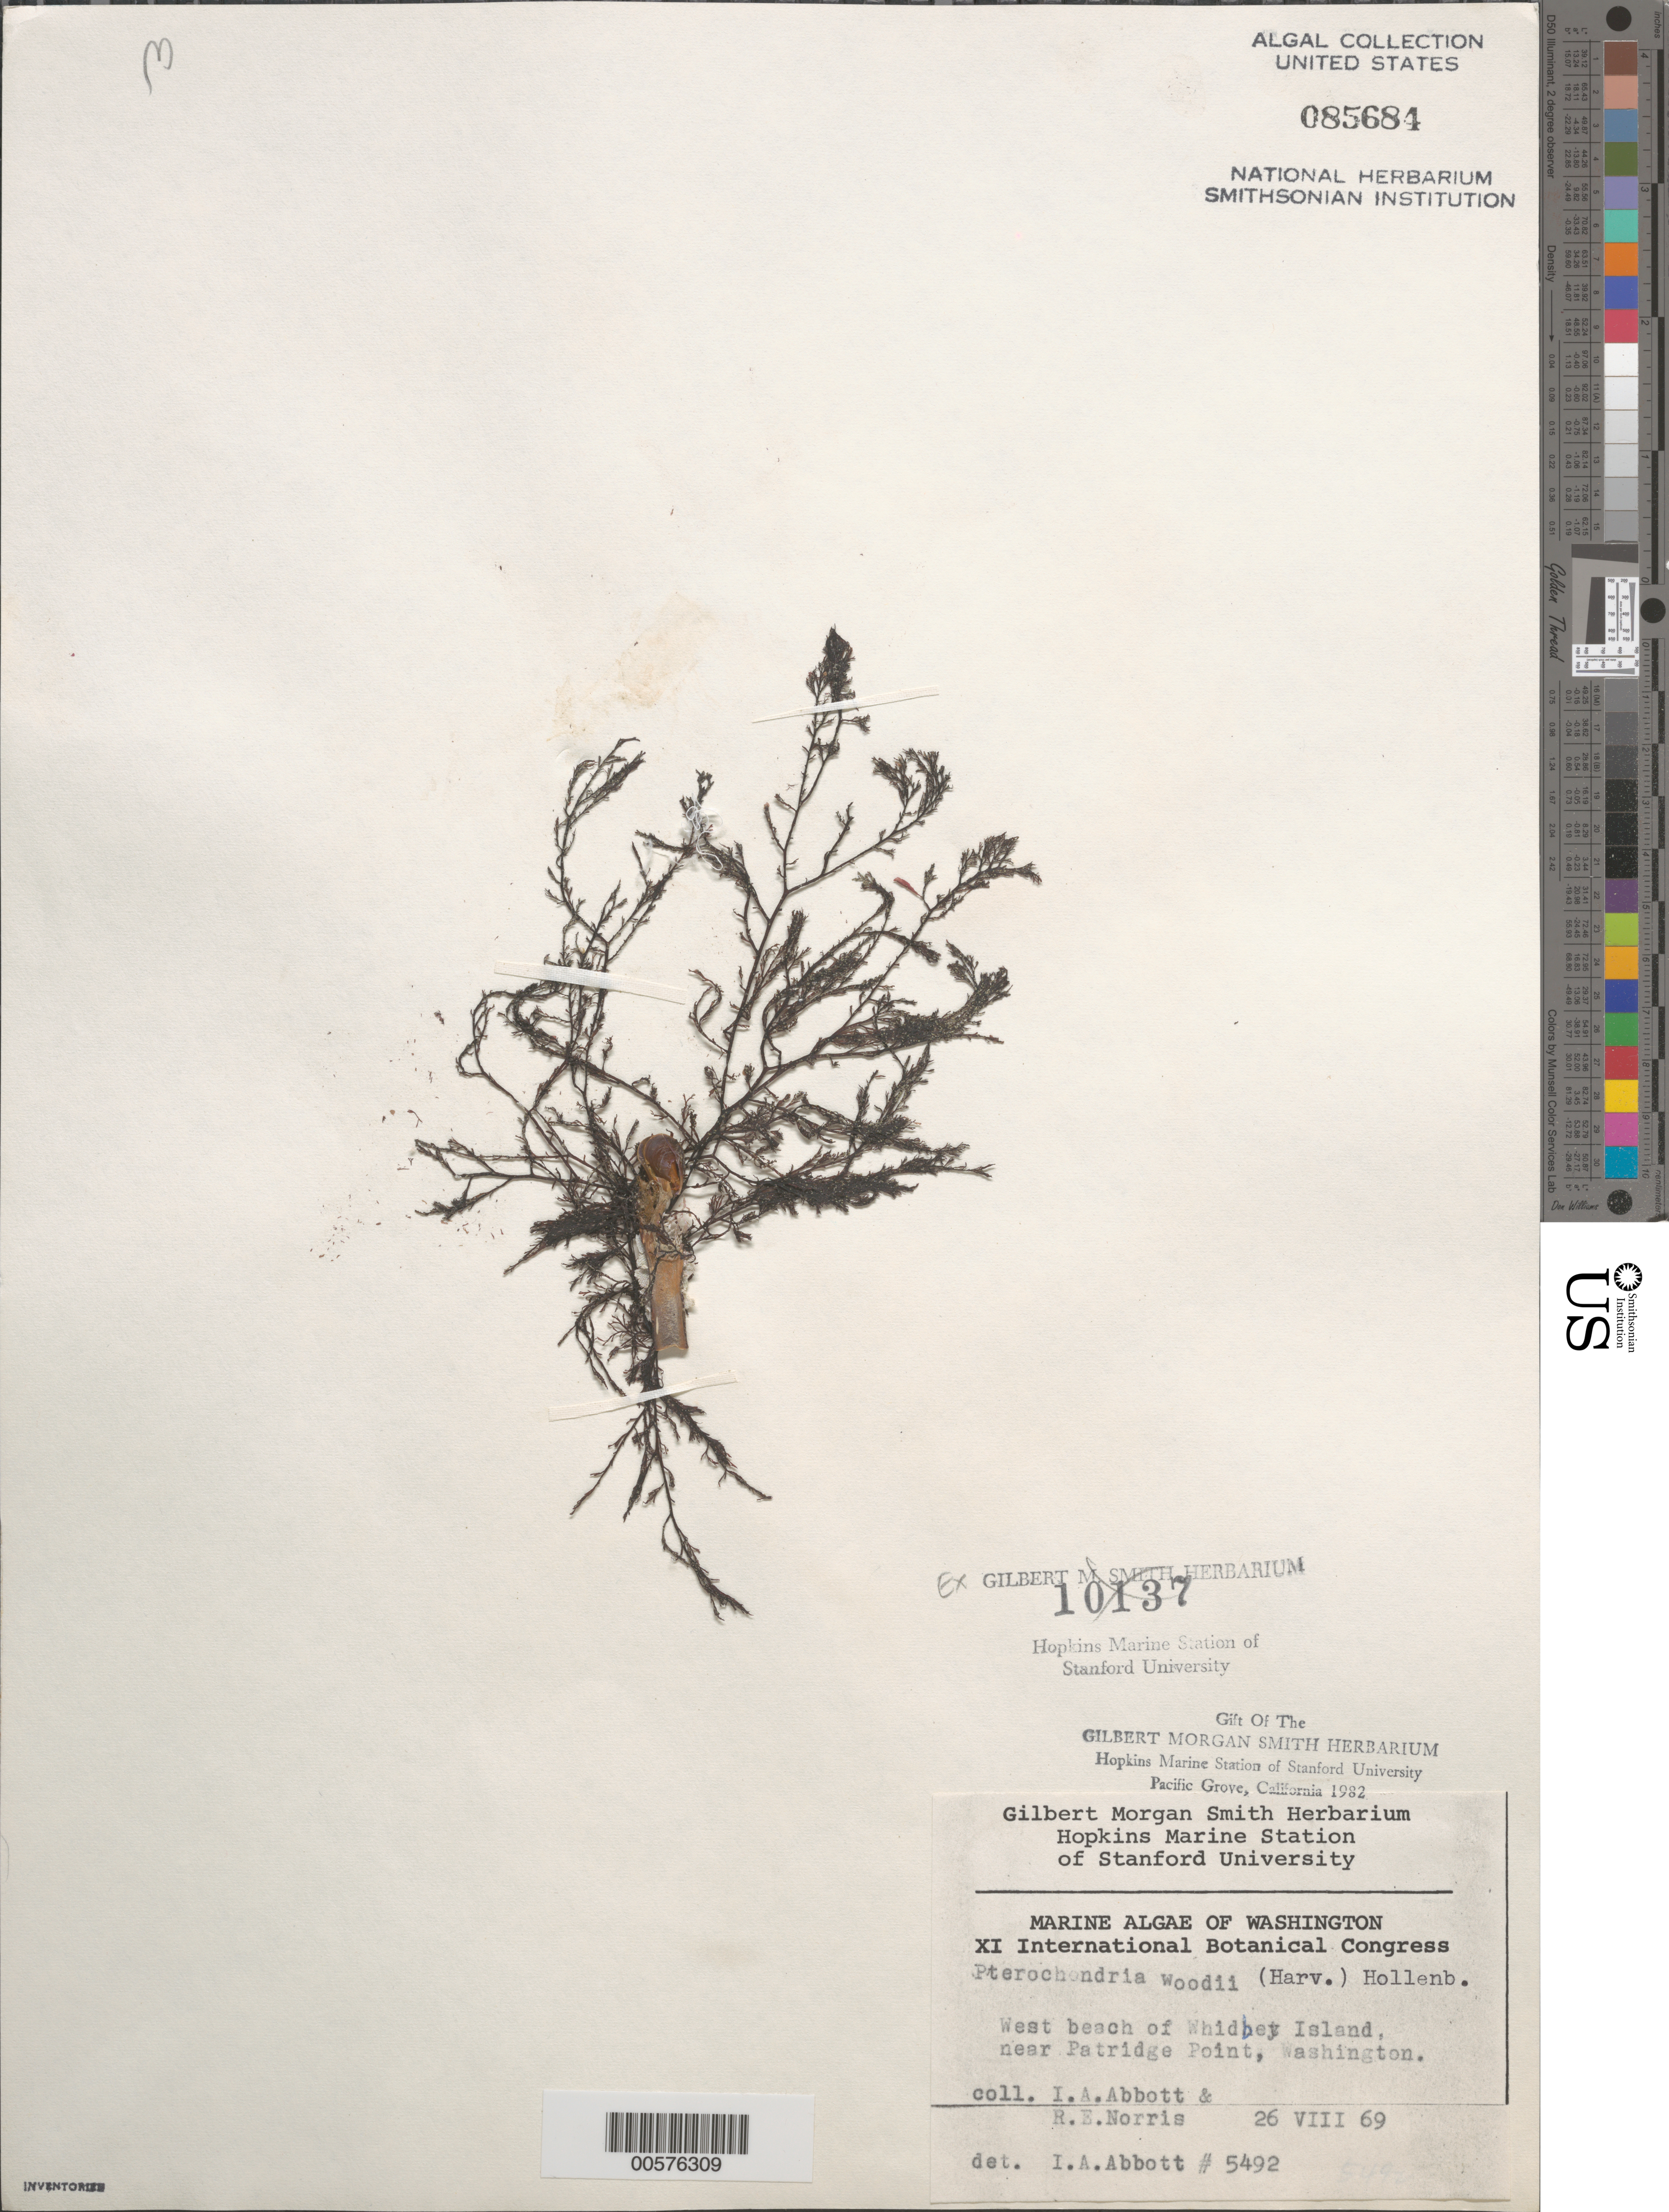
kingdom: Plantae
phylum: Rhodophyta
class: Florideophyceae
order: Ceramiales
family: Rhodomelaceae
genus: Pterochondria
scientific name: Pterochondria woodii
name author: (Harv.) Hollenb.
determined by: Abbott, Isabella A.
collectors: I. A. Abbott & R. E. Norris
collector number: IAA 5492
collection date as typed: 26 Aug 1969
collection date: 1969-08-26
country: United States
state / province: Washington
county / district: Island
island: Whidbey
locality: West Beach near Partridge Point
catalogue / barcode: US 85684